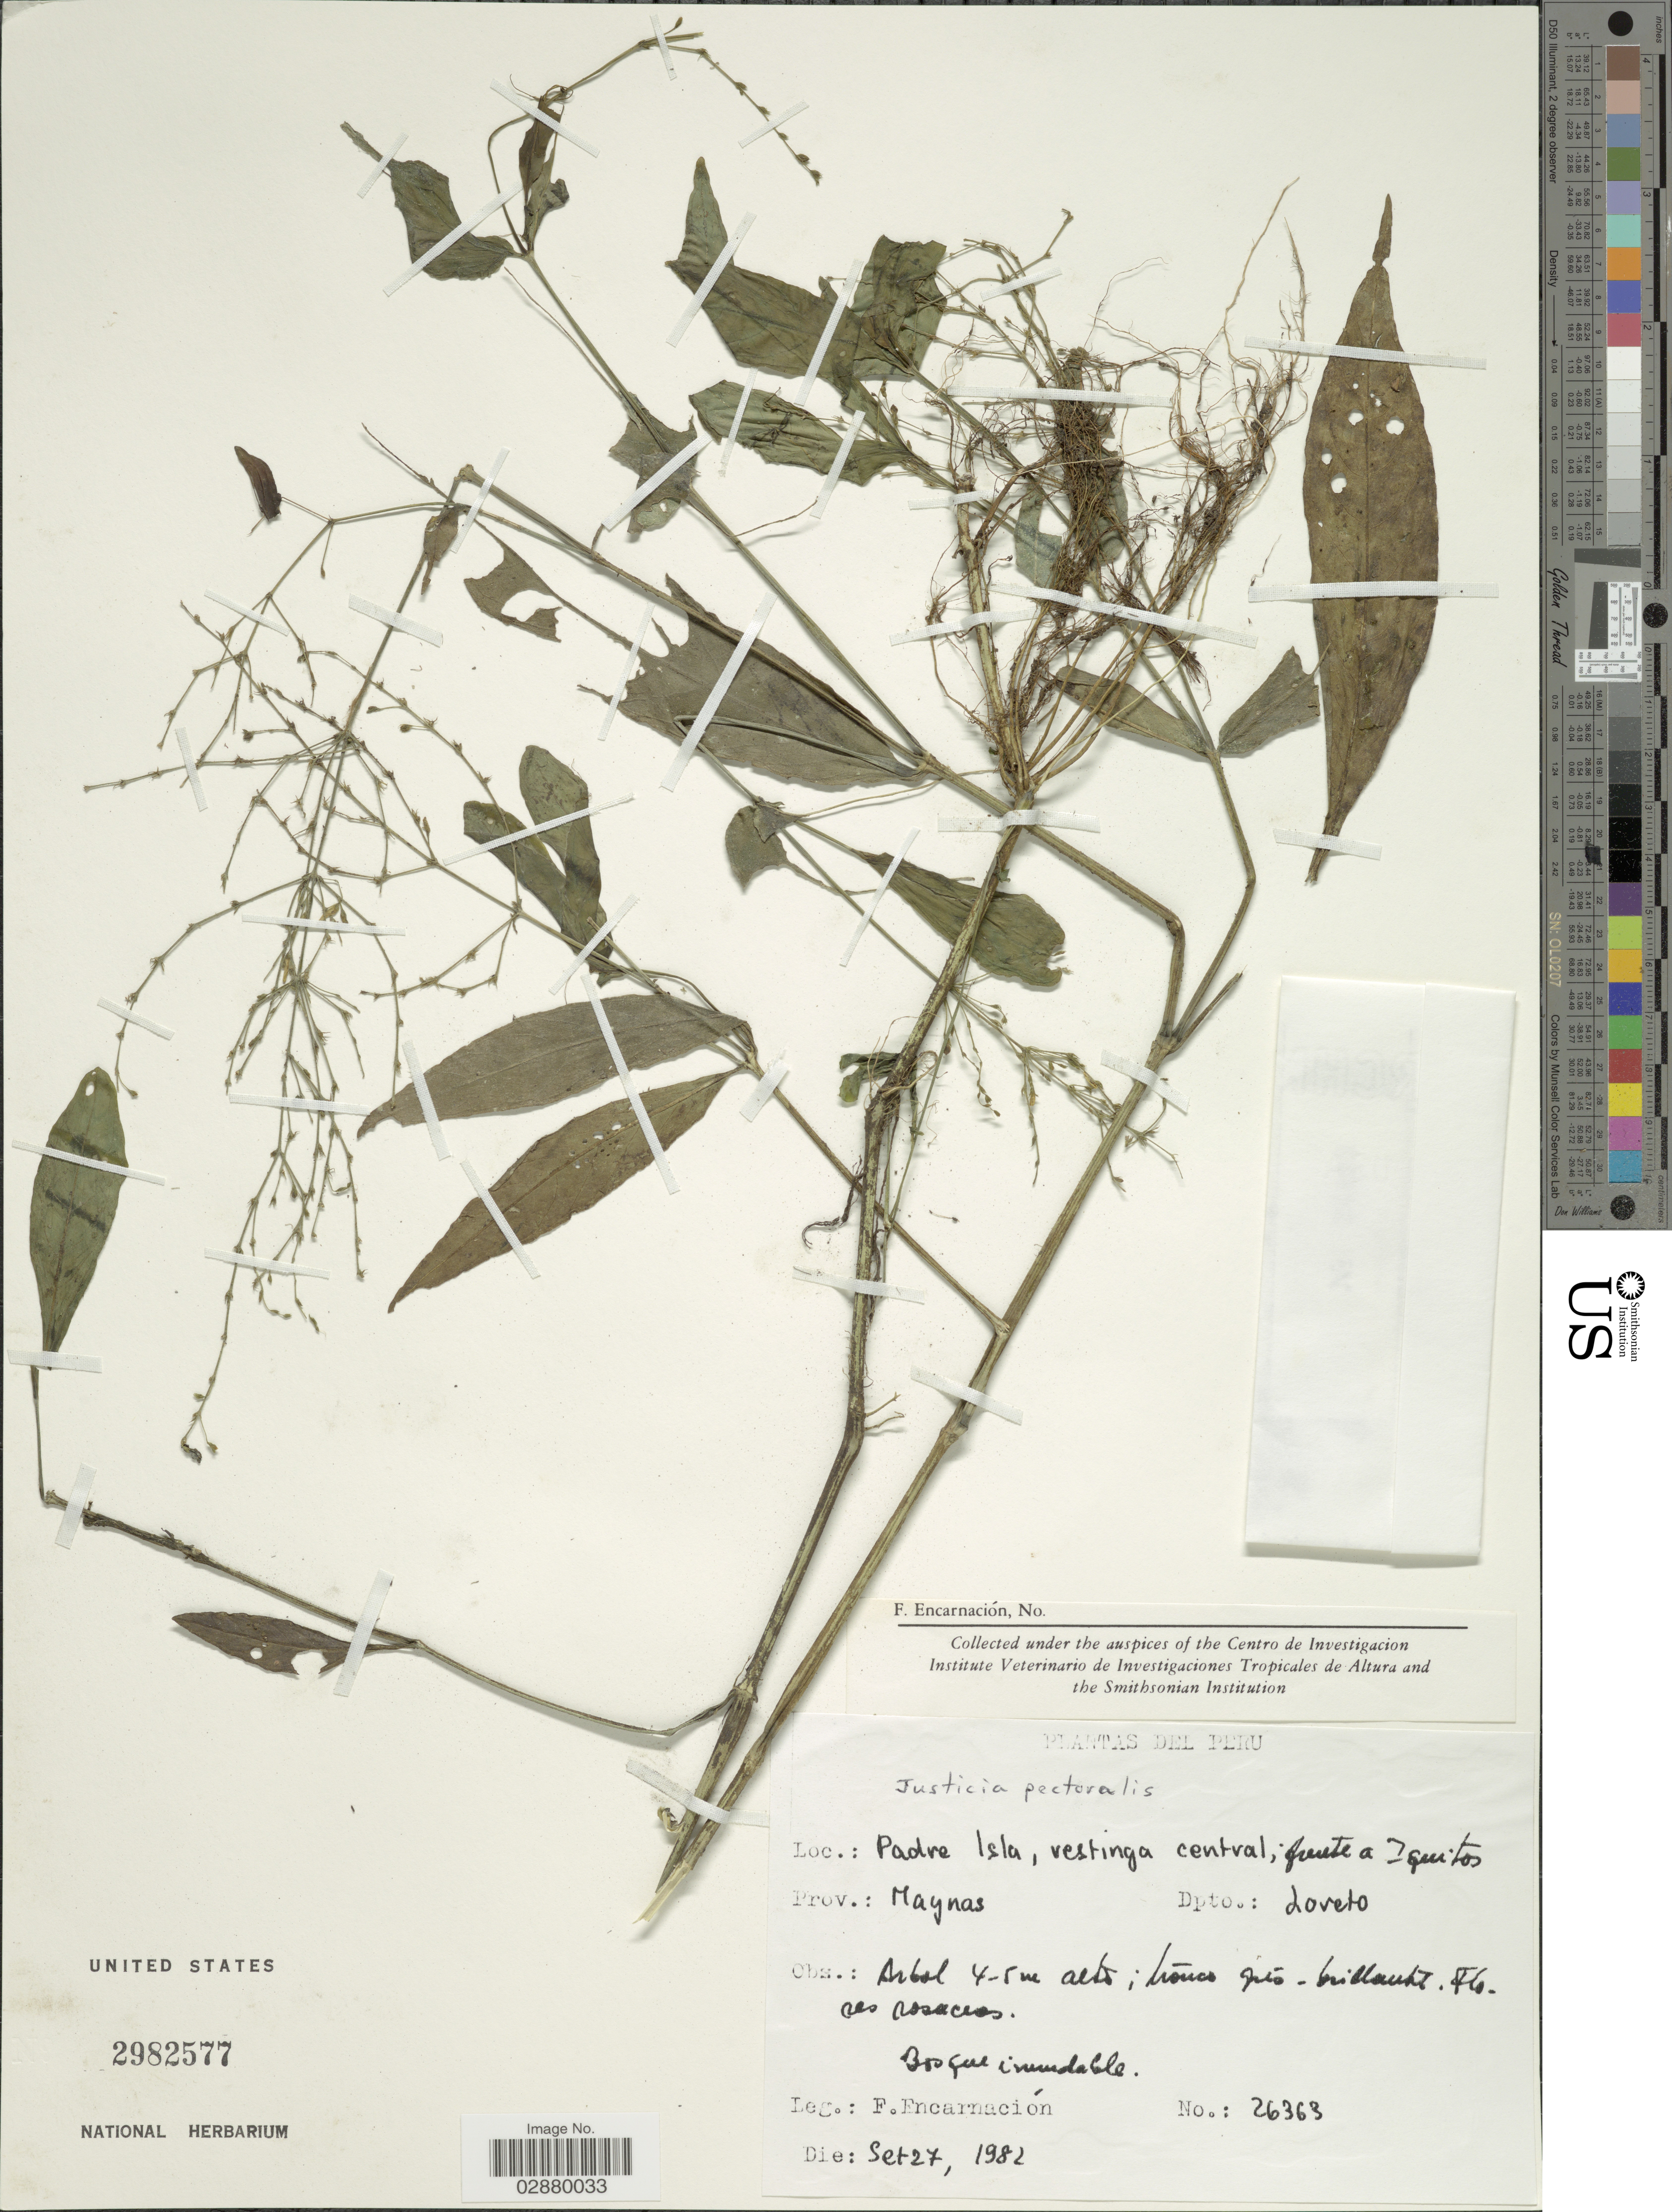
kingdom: Plantae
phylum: Tracheophyta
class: Magnoliopsida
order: Lamiales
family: Acanthaceae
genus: Justicia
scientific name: Justicia pectoralis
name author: Jacq.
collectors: F. Encarnación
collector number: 26363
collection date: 1982-09-27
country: Peru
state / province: Loreto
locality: Padre Isla, restinga central; frente a Iquitos. Prov.: Maynas. Dpto.: Loreto.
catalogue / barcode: US 2982577